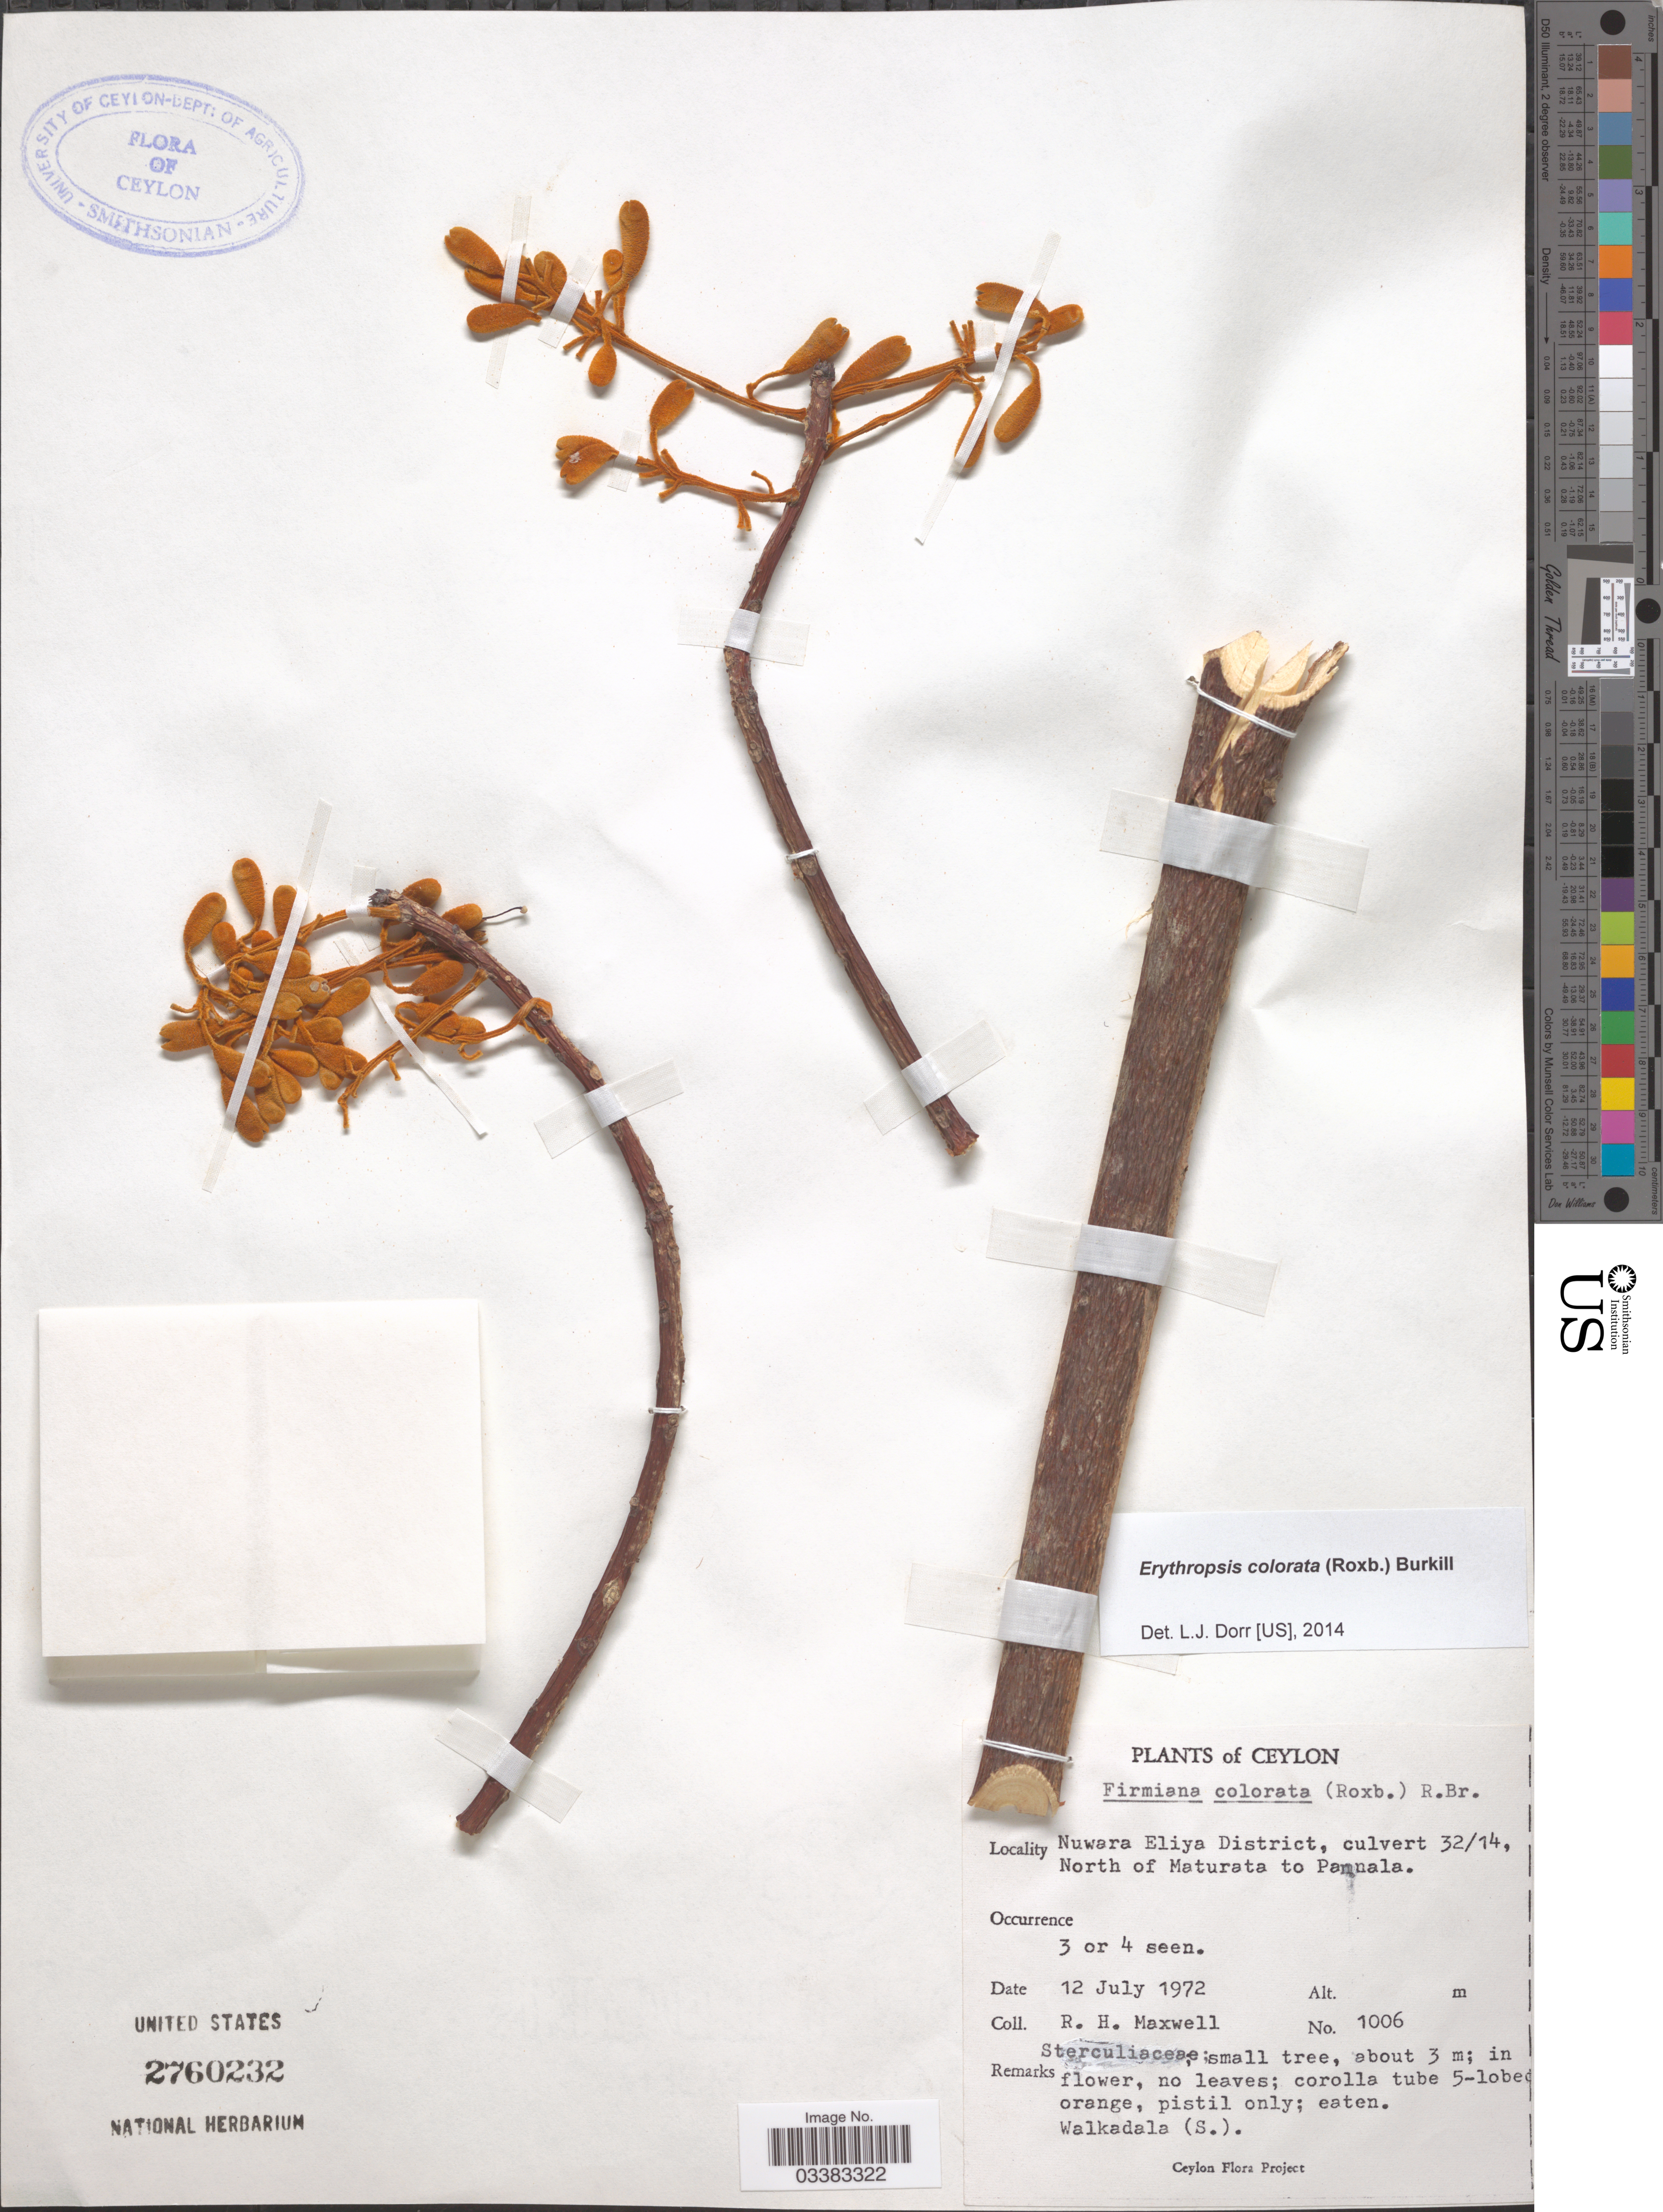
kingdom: Plantae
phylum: Tracheophyta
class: Magnoliopsida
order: Malvales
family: Malvaceae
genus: Erythropsis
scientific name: Erythropsis colorata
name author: (Roxb.) Burkill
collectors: R. Maxwell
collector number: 1006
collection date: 1972-07-12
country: Sri Lanka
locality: Ceylon. Nuwara Eliya District, culvert 32/14, North of Maturata to Pannala.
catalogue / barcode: US 2760232